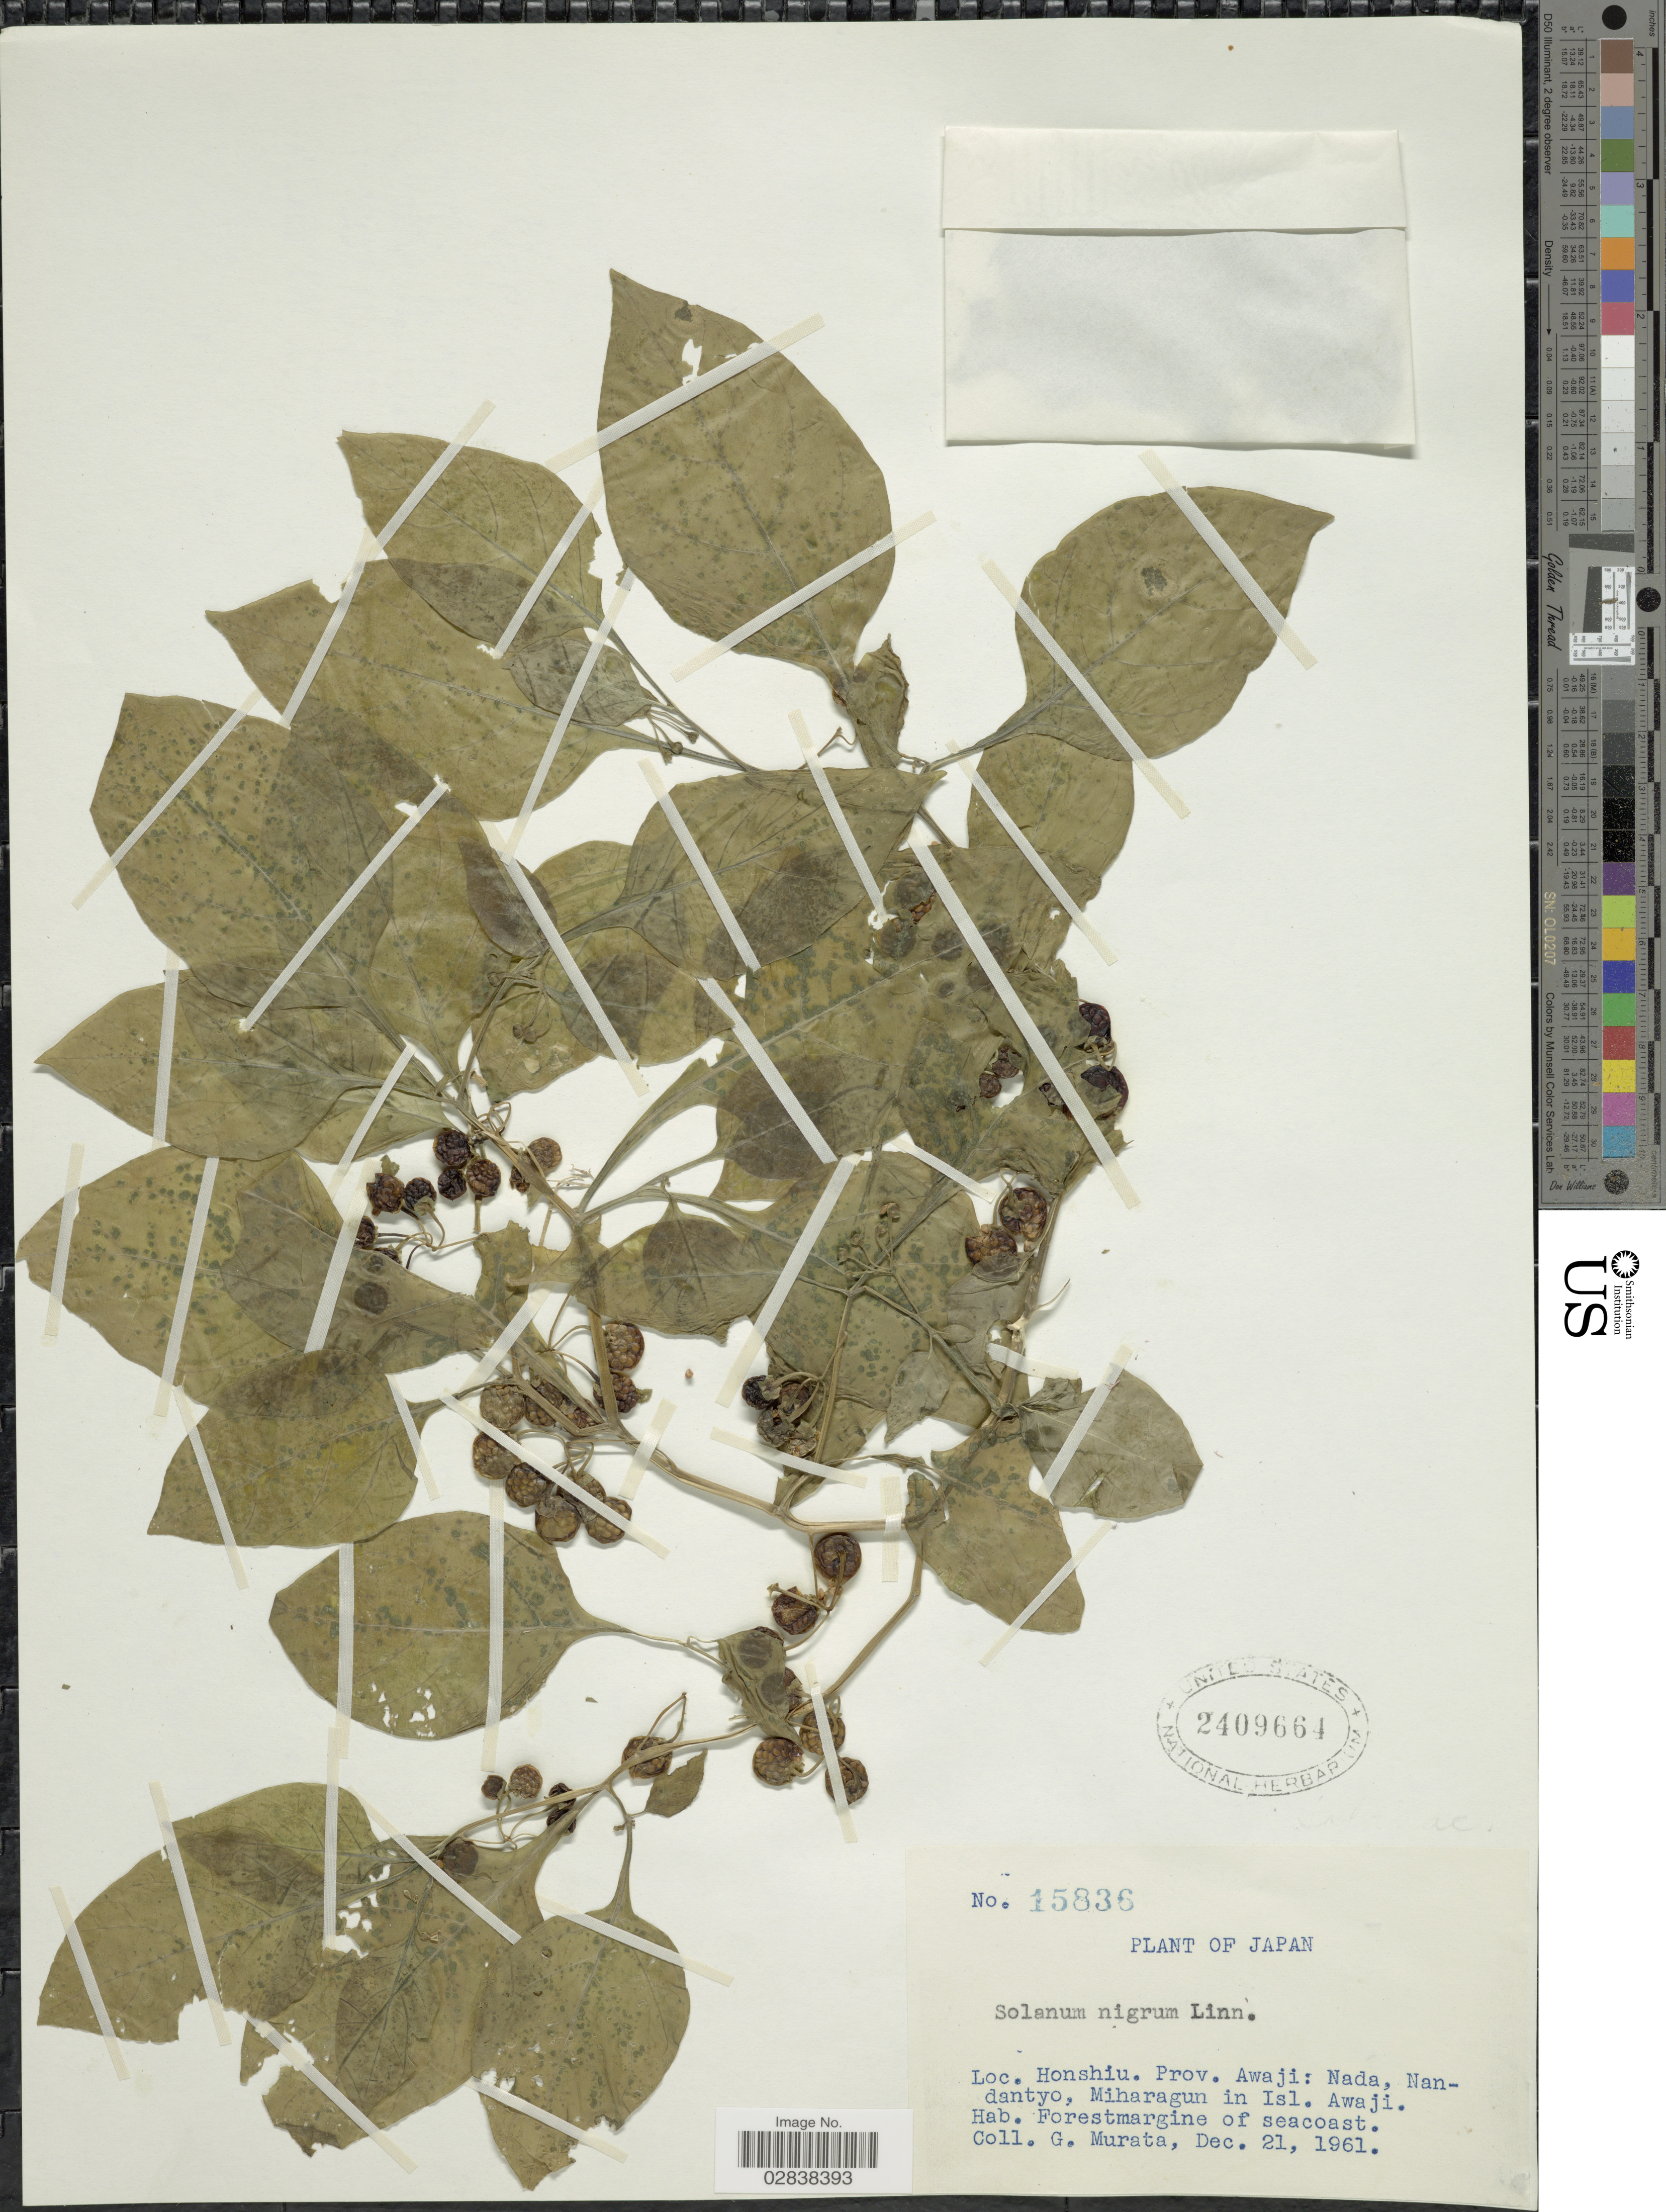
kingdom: Plantae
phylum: Tracheophyta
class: Magnoliopsida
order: Solanales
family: Solanaceae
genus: Solanum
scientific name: Solanum nigrum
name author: L.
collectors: G. Murata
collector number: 15836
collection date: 1961-12-21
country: Japan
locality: Honshiu, Prov. Awaji, Nada, Nandantyo, Miharagun in Isl. Awaji.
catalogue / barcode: US 2409664